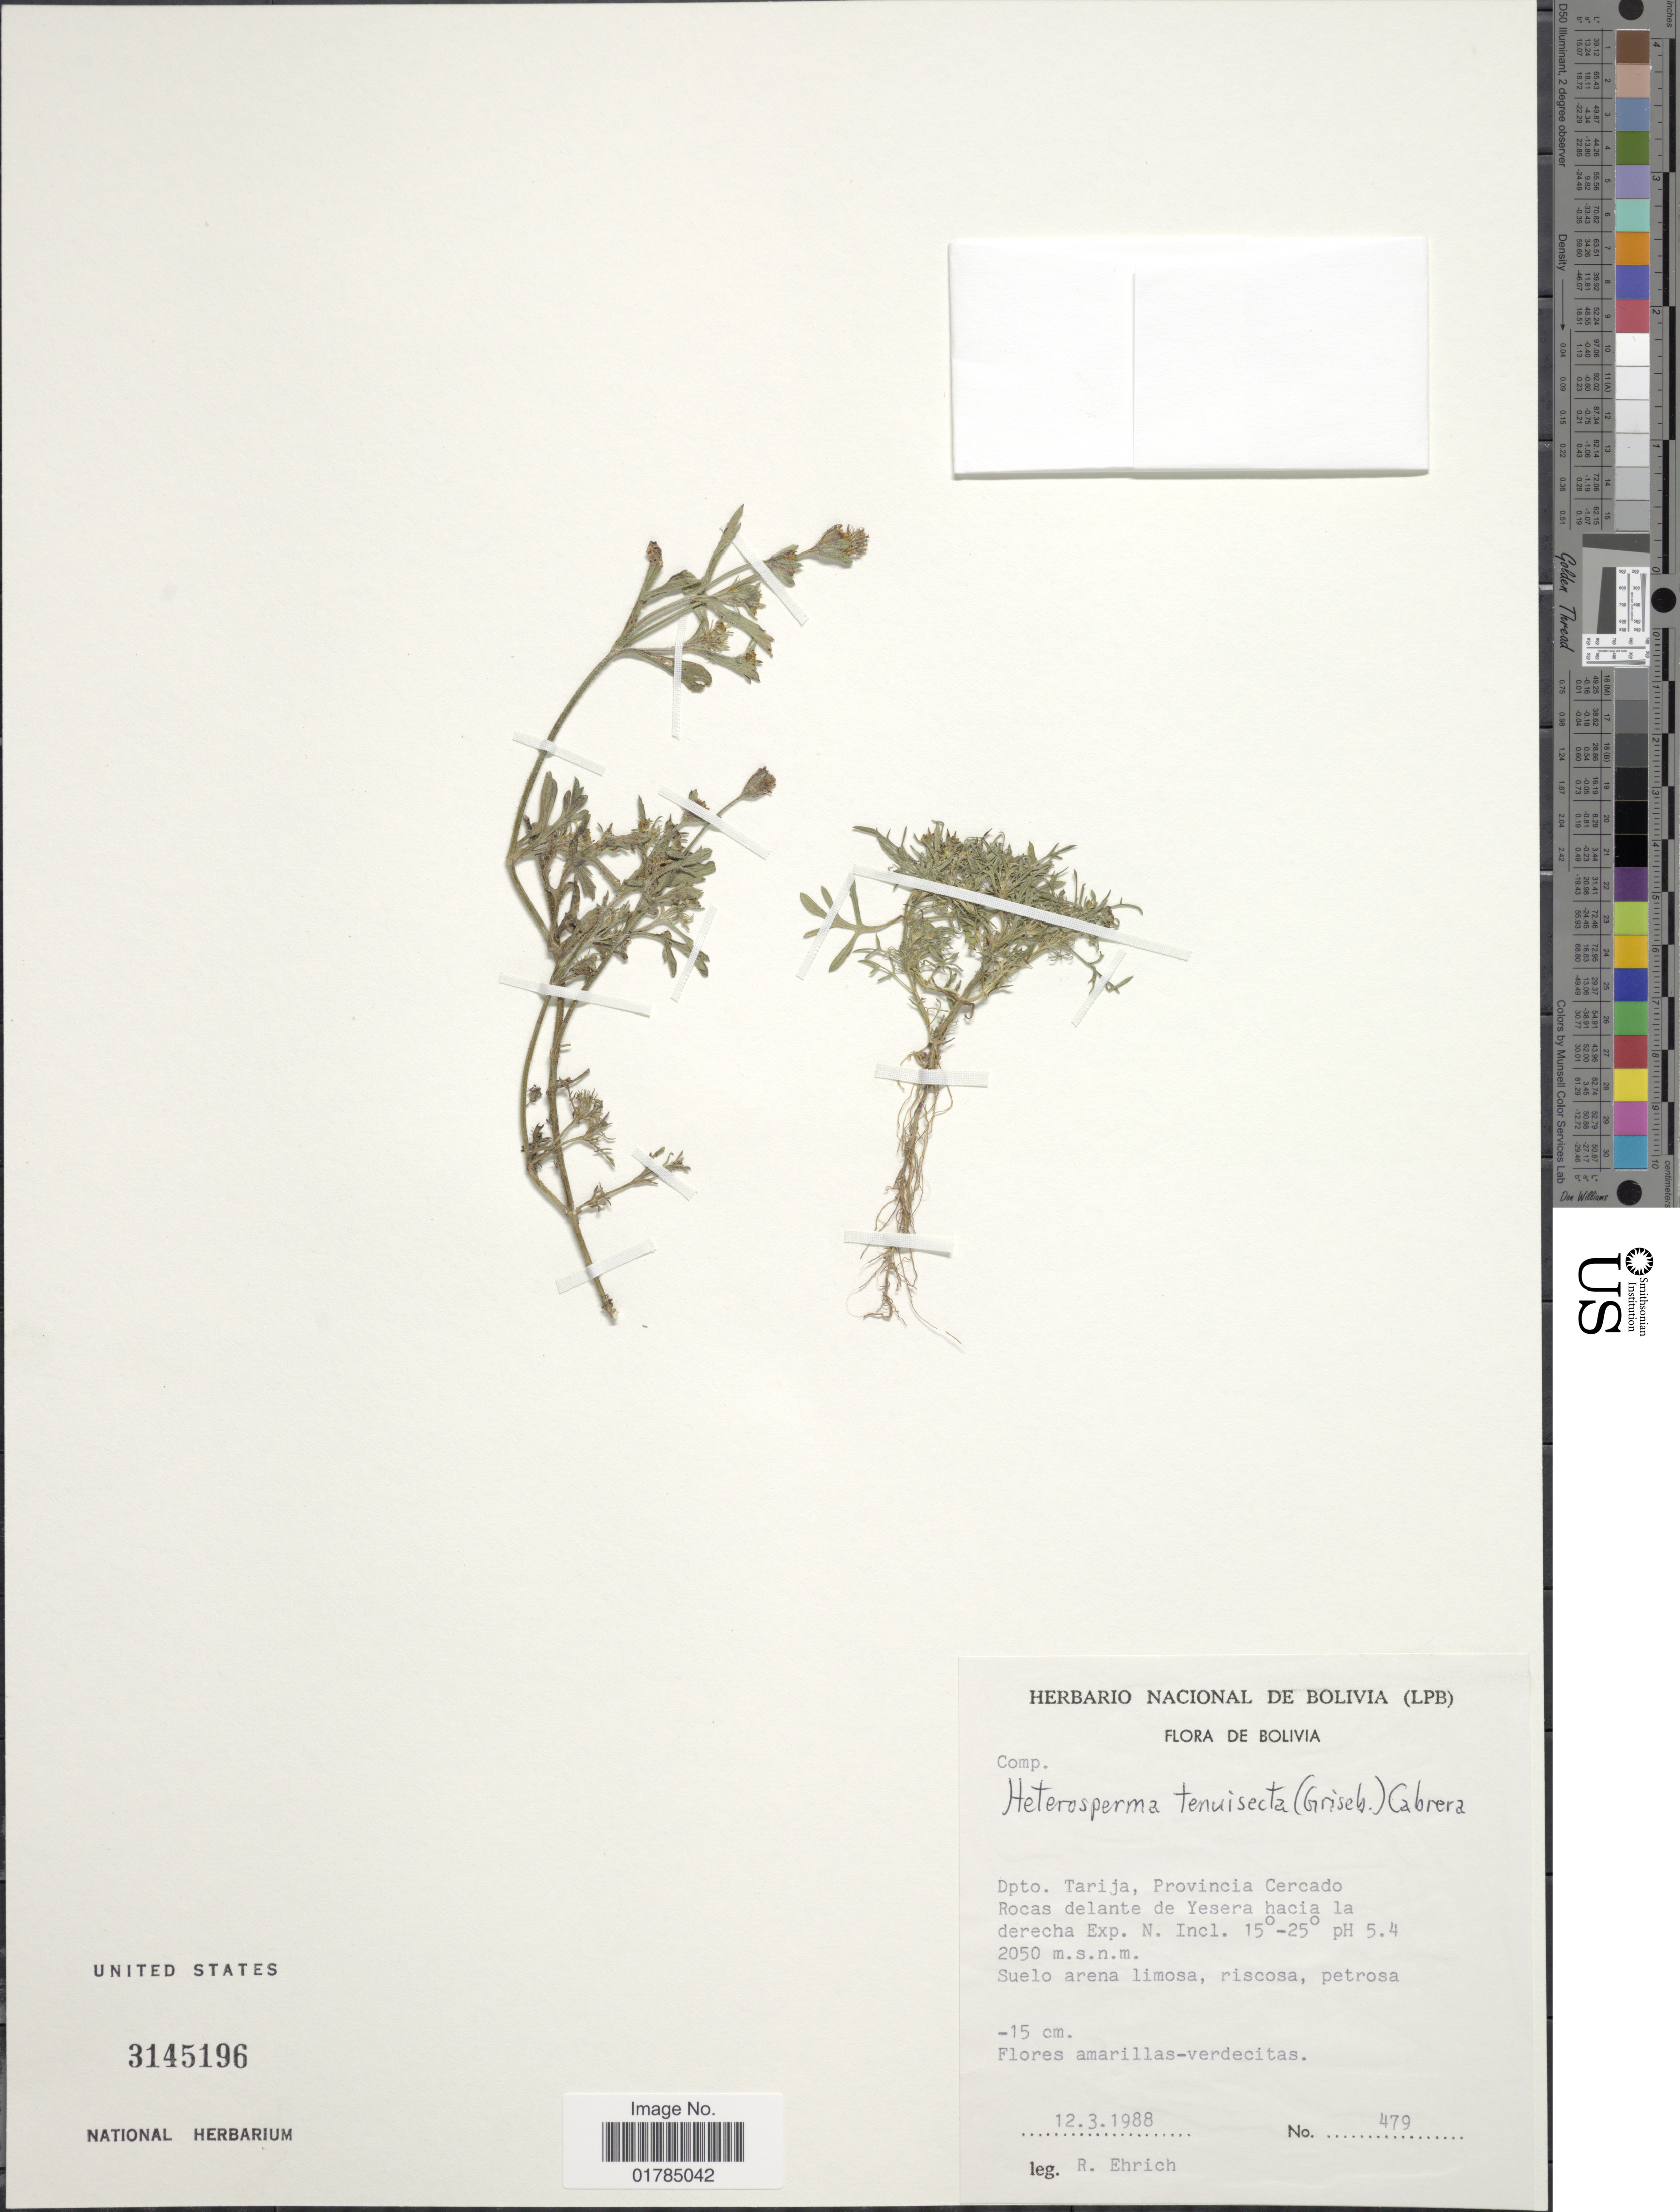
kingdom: Plantae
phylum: Tracheophyta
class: Magnoliopsida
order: Asterales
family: Asteraceae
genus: Heterosperma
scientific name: Heterosperma tenuisecta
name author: (Griseb.) Cabrera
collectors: R. Ehrich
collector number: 479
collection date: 1988-03-12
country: Bolivia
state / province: Tarija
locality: Provincia Cercadi Rocas delante de Yesera hacia la derecha Exp. N. Incl.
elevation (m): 2050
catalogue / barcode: US 3145196